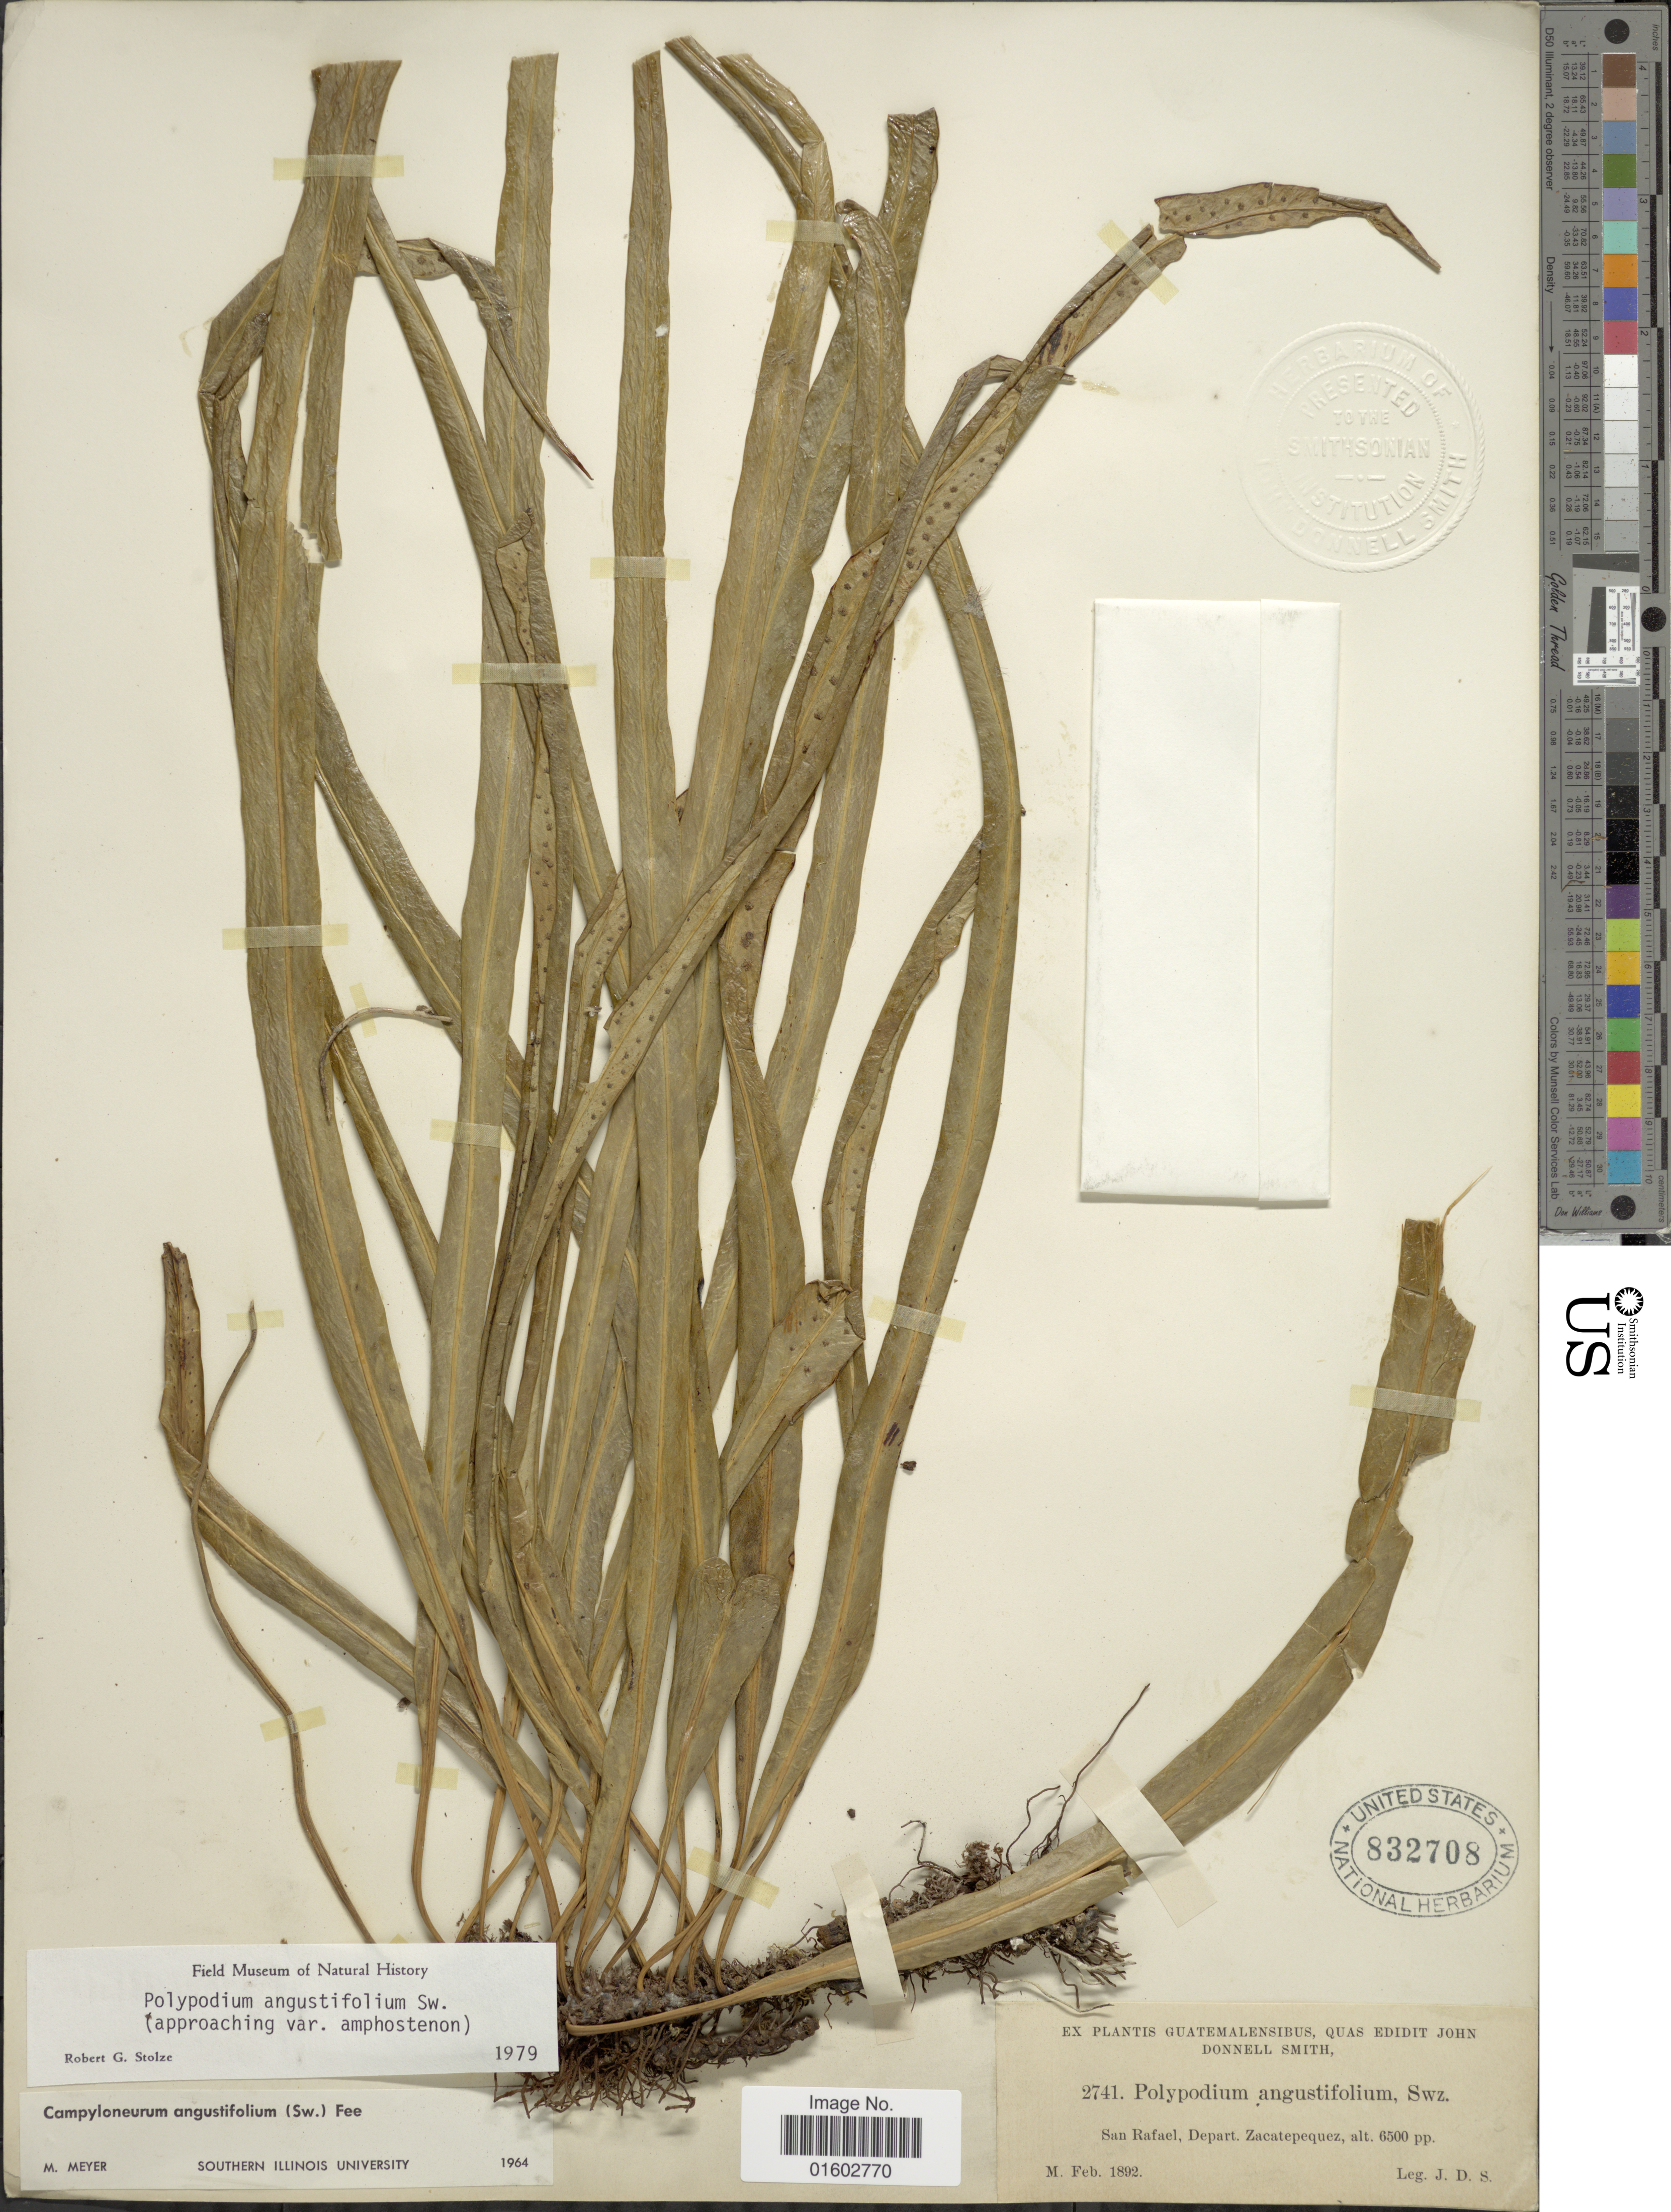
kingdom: Plantae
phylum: Tracheophyta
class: Polypodiopsida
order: Polypodiales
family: Polypodiaceae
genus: Campyloneurum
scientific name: Campyloneurum angustifolium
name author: (Sw.) Fée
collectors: J. Donnell Smith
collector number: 2741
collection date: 1892-02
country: Guatemala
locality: San Rafael, Depart. Zacatepequez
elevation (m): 1981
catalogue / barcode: US 832708